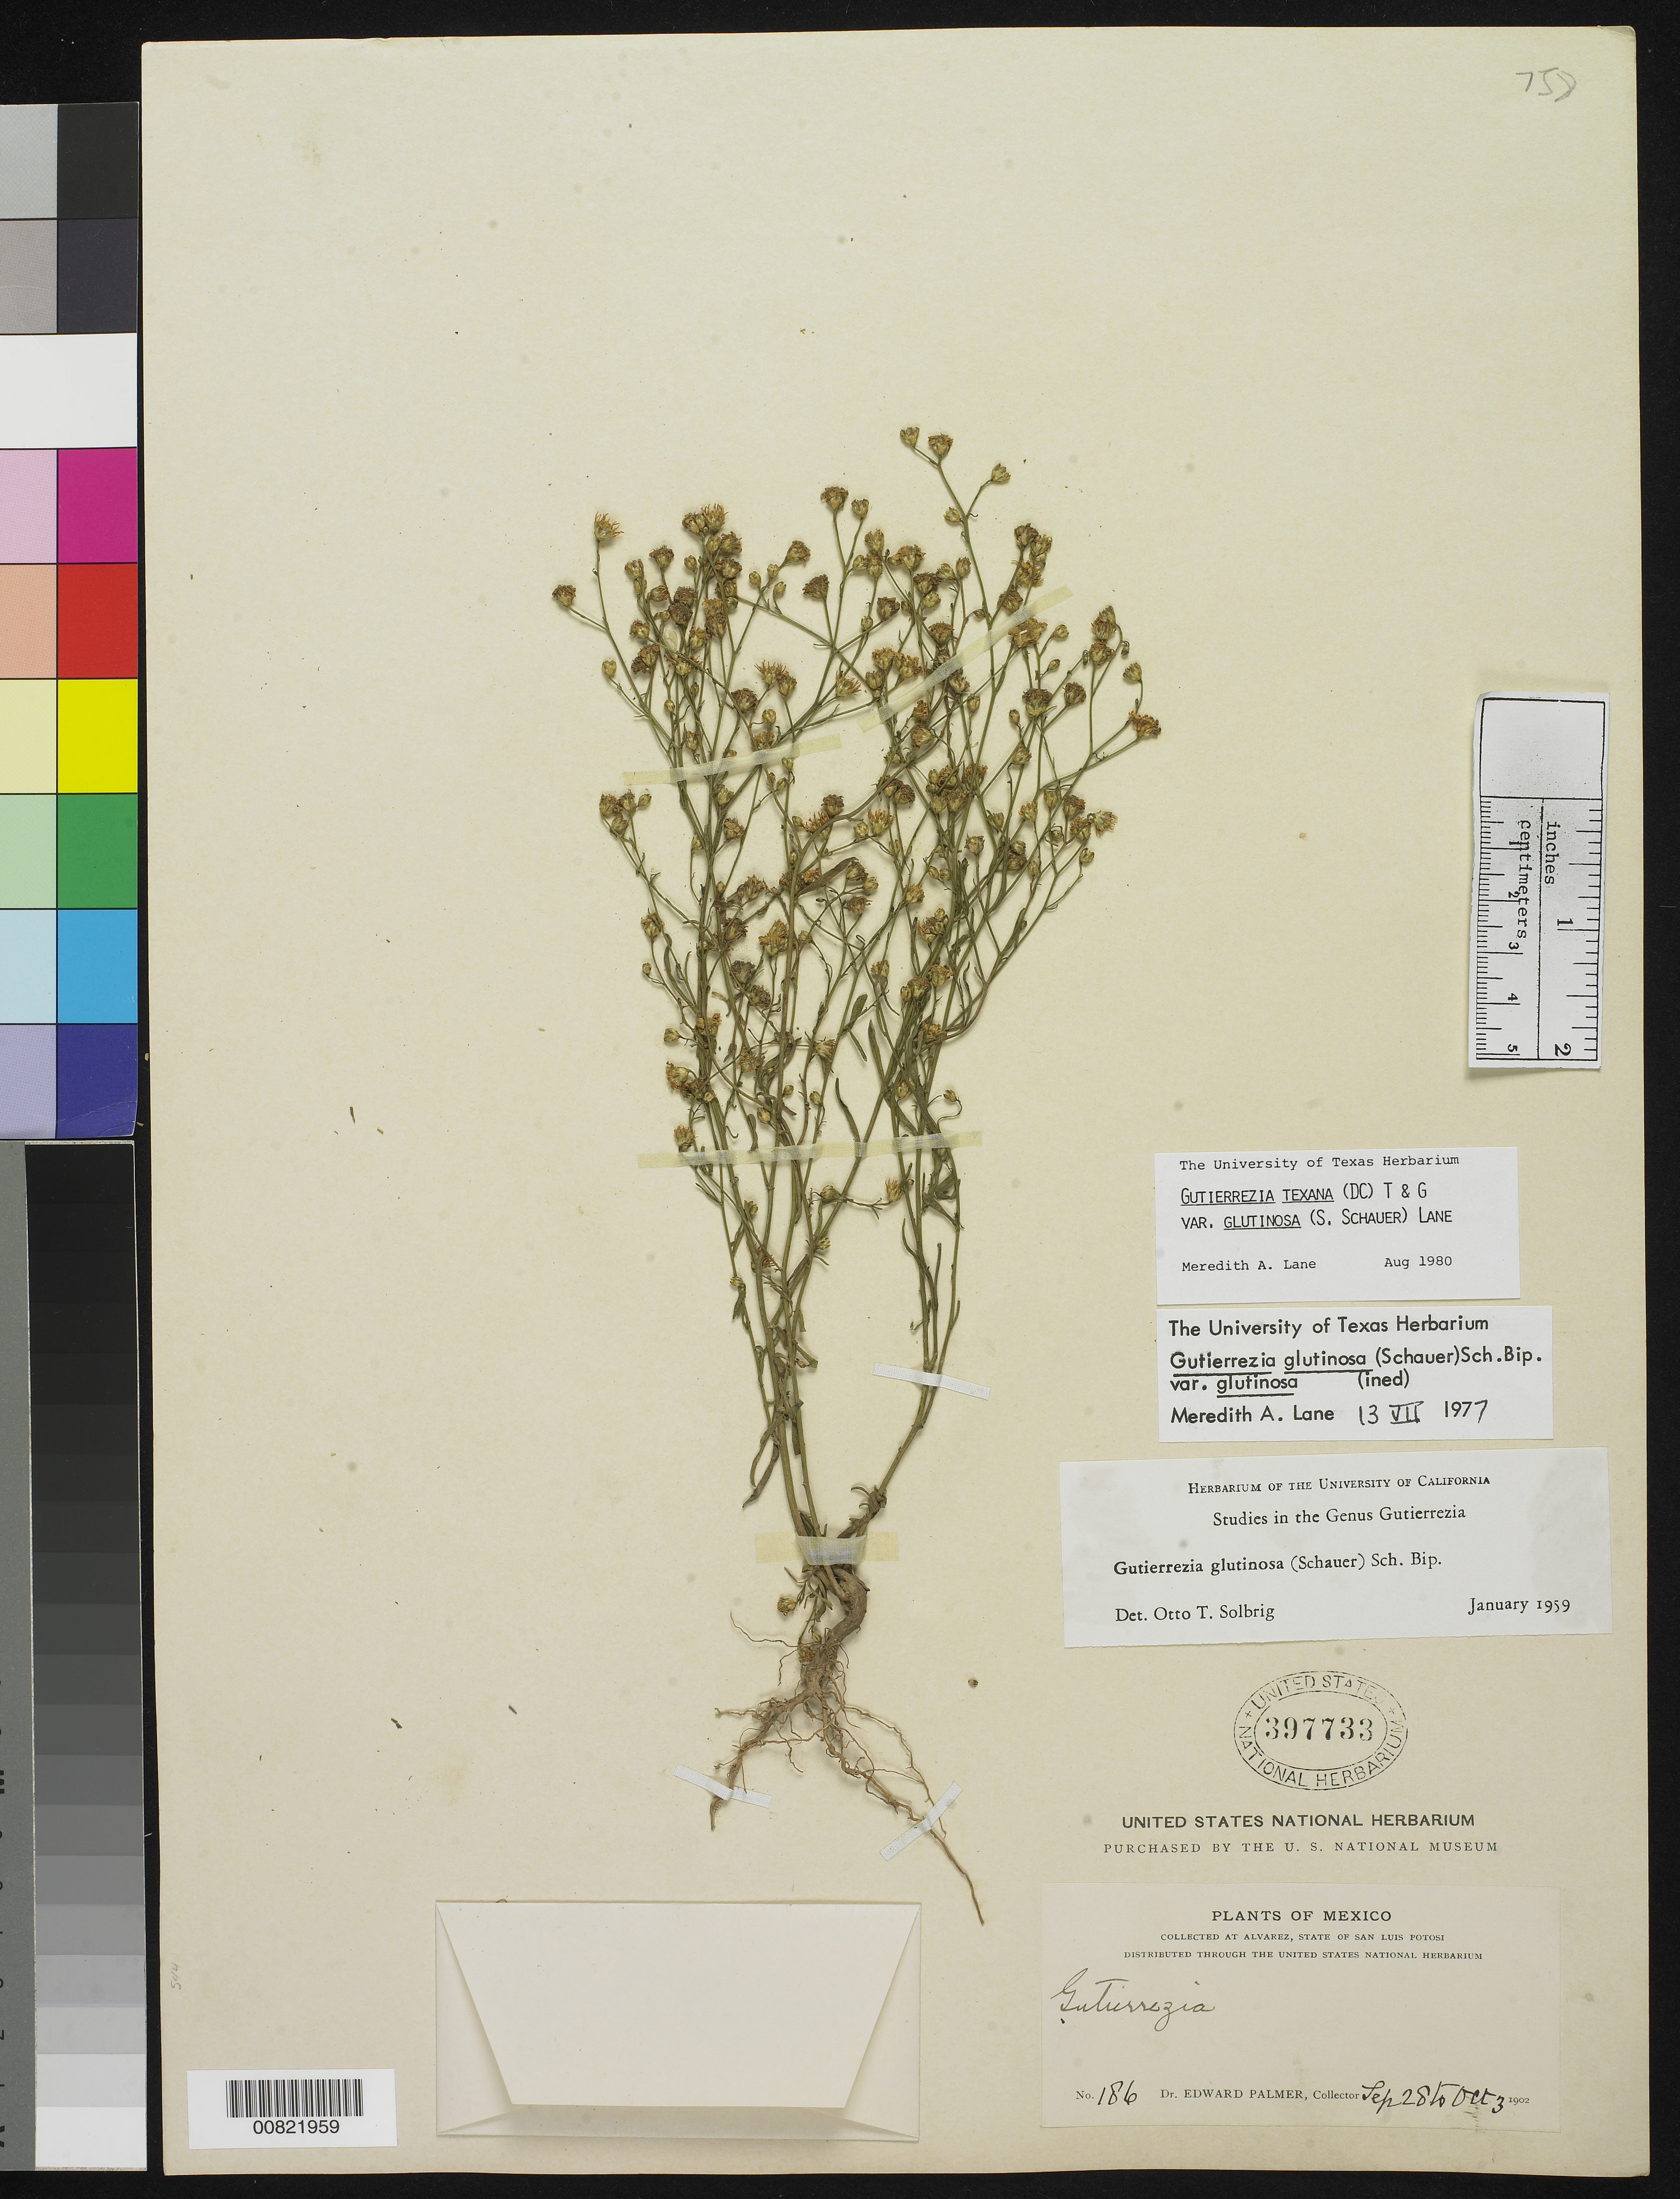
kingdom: Plantae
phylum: Tracheophyta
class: Magnoliopsida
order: Asterales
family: Asteraceae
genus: Gutierrezia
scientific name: Gutierrezia texana var. glutinosa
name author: (S. Schauer) M.A. Lane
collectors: E. Palmer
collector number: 186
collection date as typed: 28 Sep 1902 to 03 Oct 1902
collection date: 1902-09-28/1902-10-03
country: Mexico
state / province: San Luis Potosí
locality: Alvarez, San Luis Potosí.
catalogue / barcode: US 397733